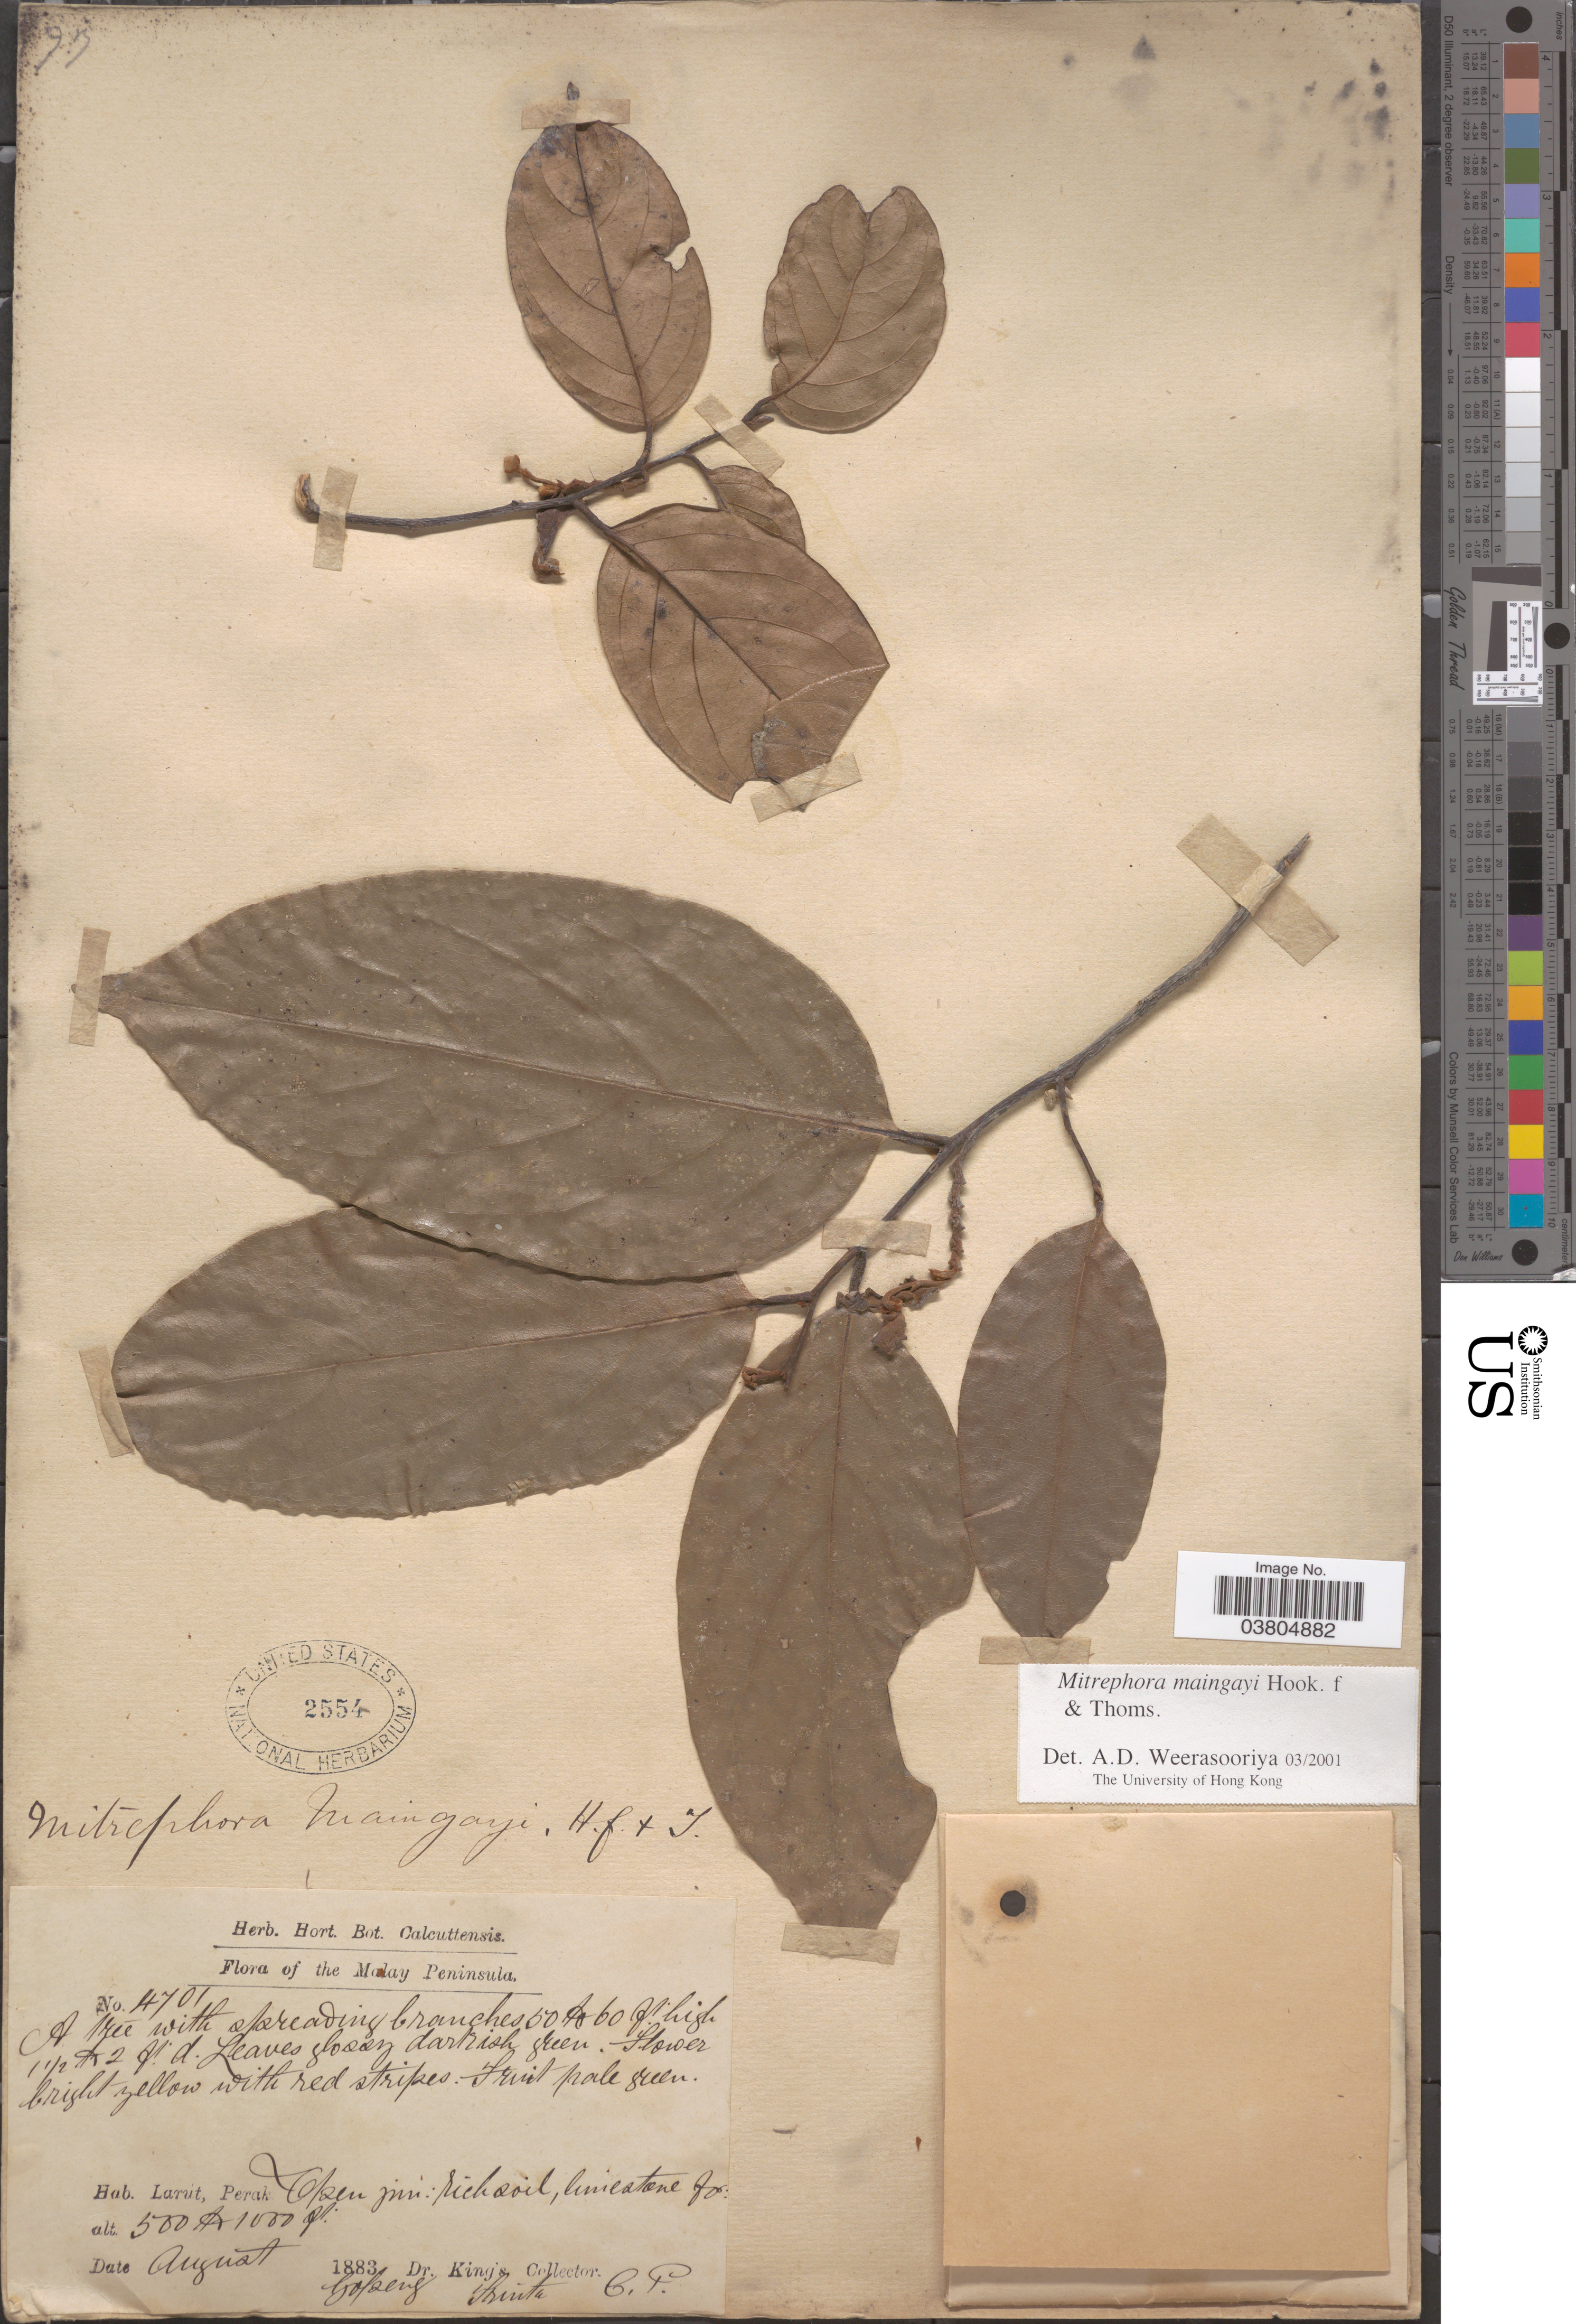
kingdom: Plantae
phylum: Tracheophyta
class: Magnoliopsida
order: Magnoliales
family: Annonaceae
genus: Mitrephora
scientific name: Mitrephora teysmannii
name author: Scheff.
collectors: Dr. King's collector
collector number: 4701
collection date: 1883-08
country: Malaysia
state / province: Perak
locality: The Malay Peninsula. Larut.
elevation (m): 152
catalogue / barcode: US 2554